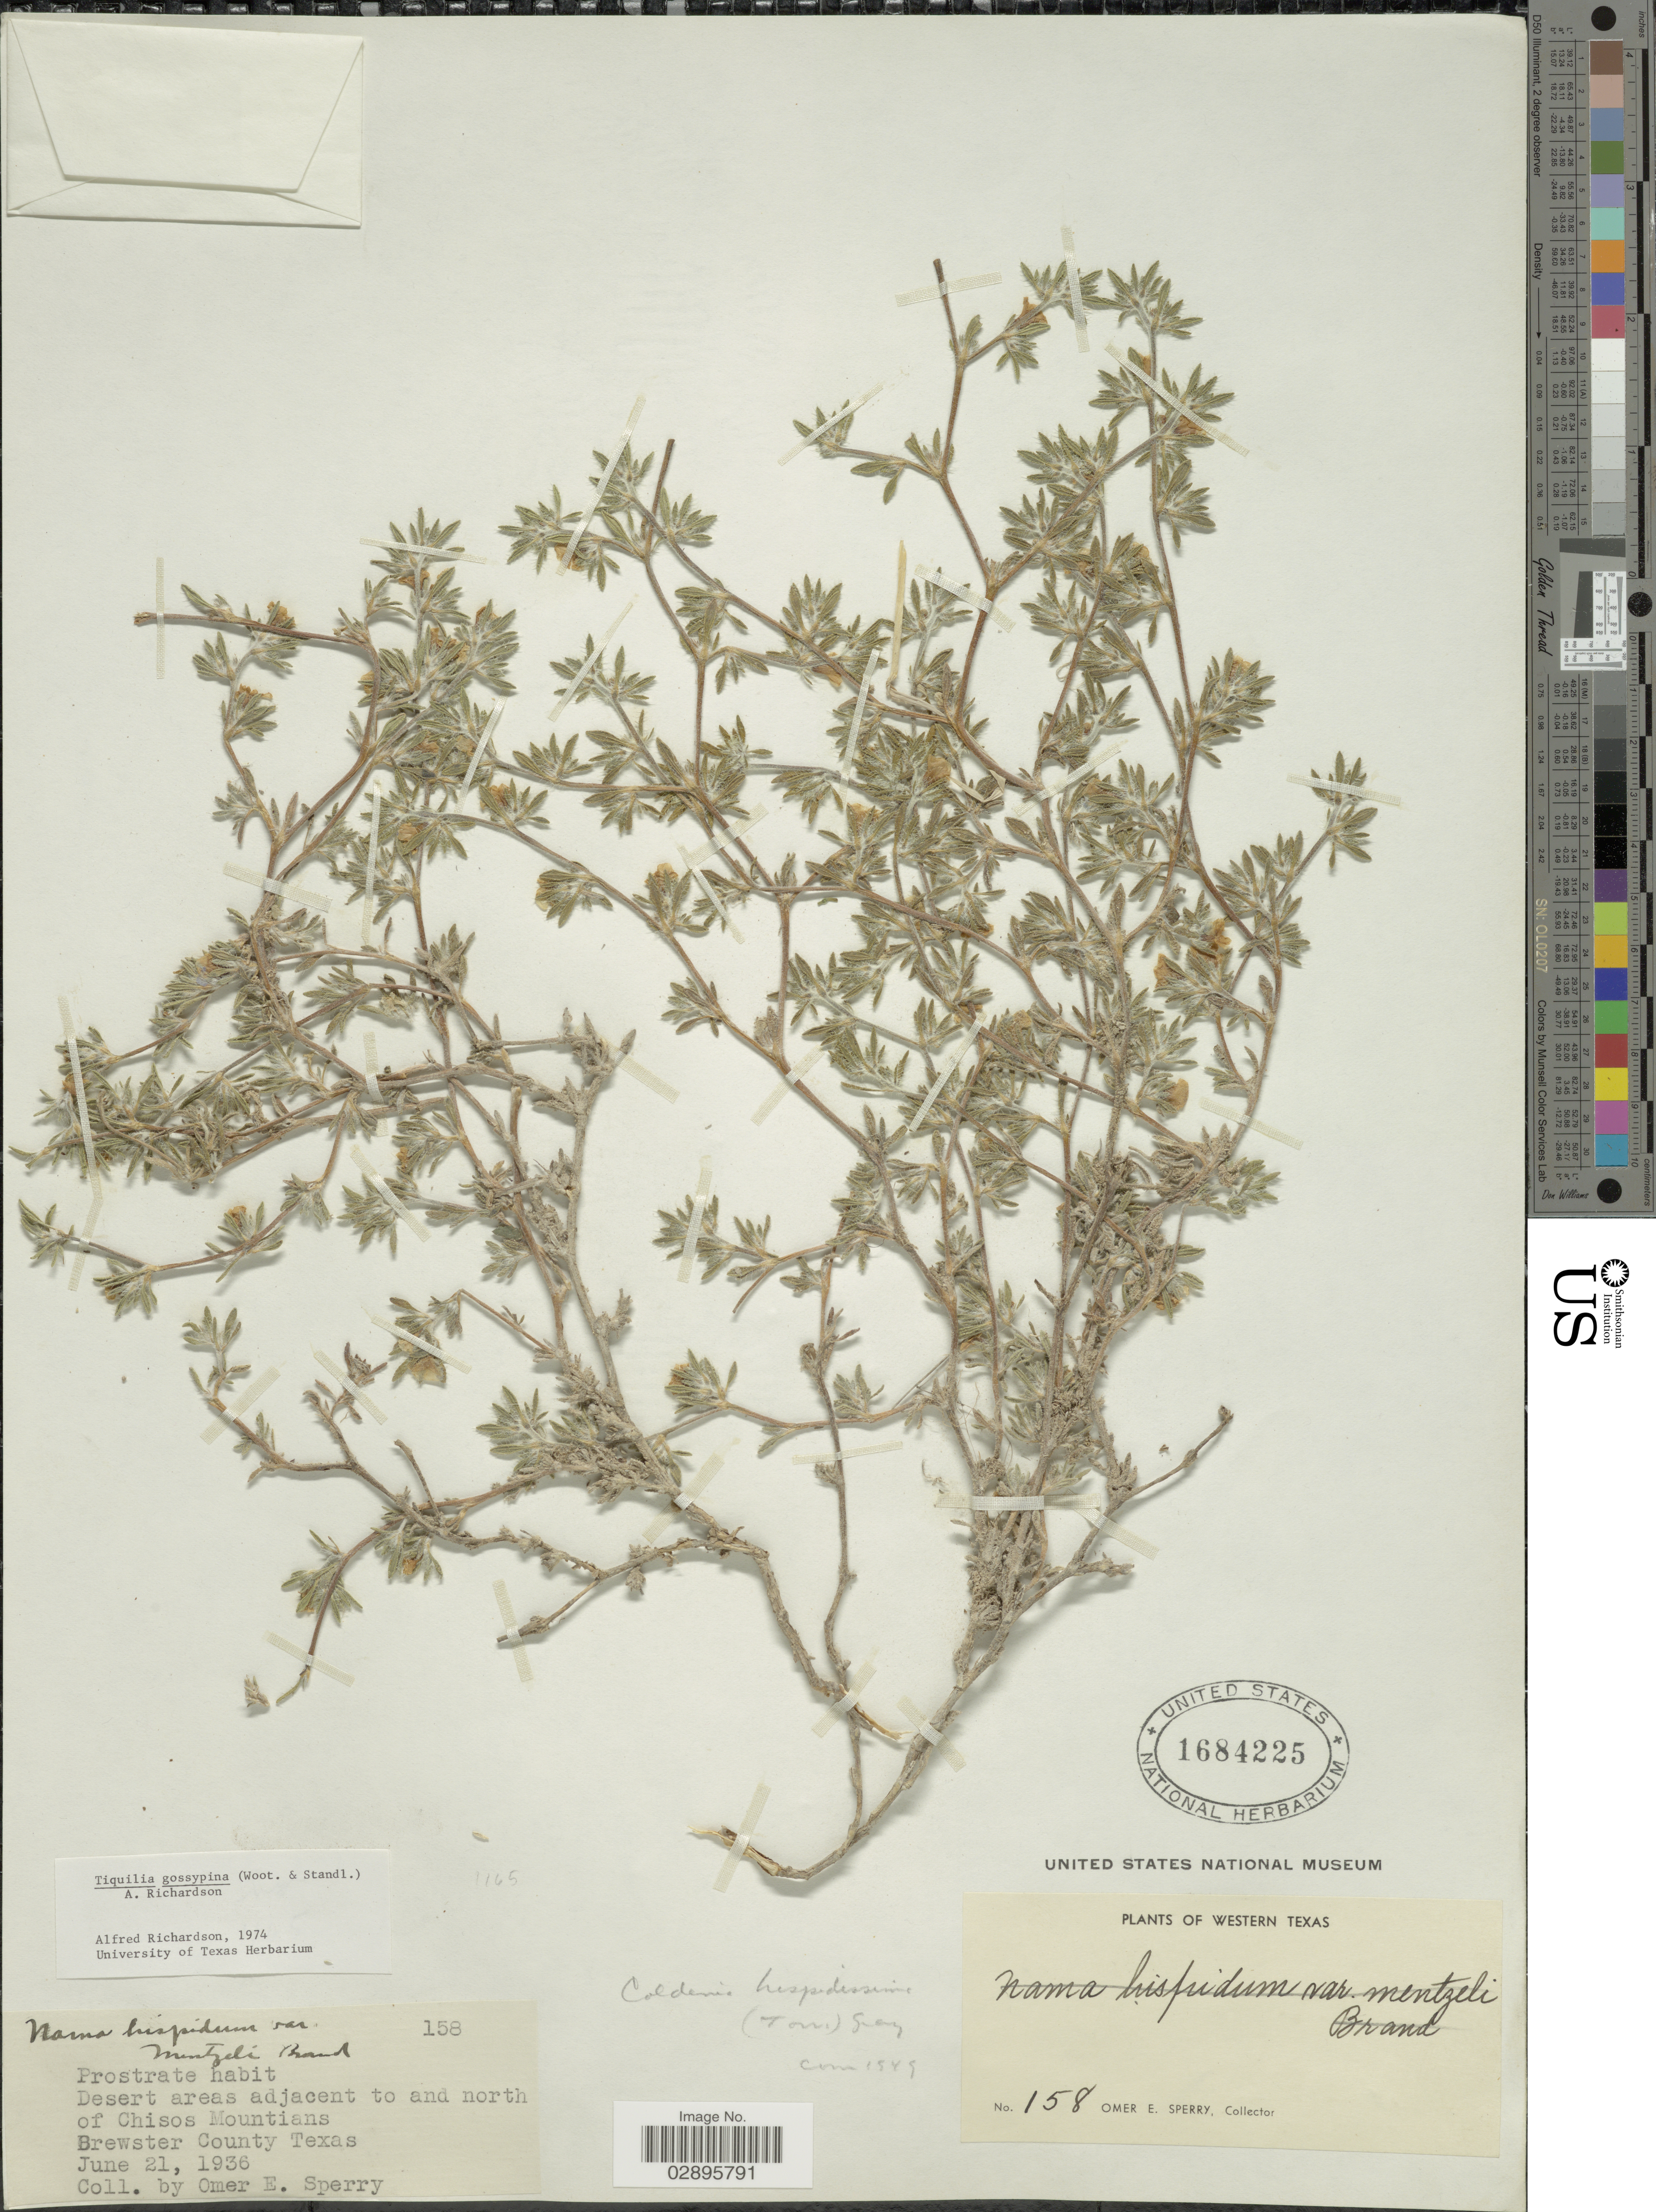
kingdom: Plantae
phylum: Tracheophyta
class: Magnoliopsida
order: Boraginales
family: Ehretiaceae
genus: Tiquilia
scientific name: Tiquilia gossypina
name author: (Wooton) A.T. Richardson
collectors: O. E. Sperry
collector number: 158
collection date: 1936-06-21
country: United States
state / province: Texas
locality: Western Texas. Desert areas adjacent to and north of Chisos Mountains. Brewster County.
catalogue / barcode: US 1684225